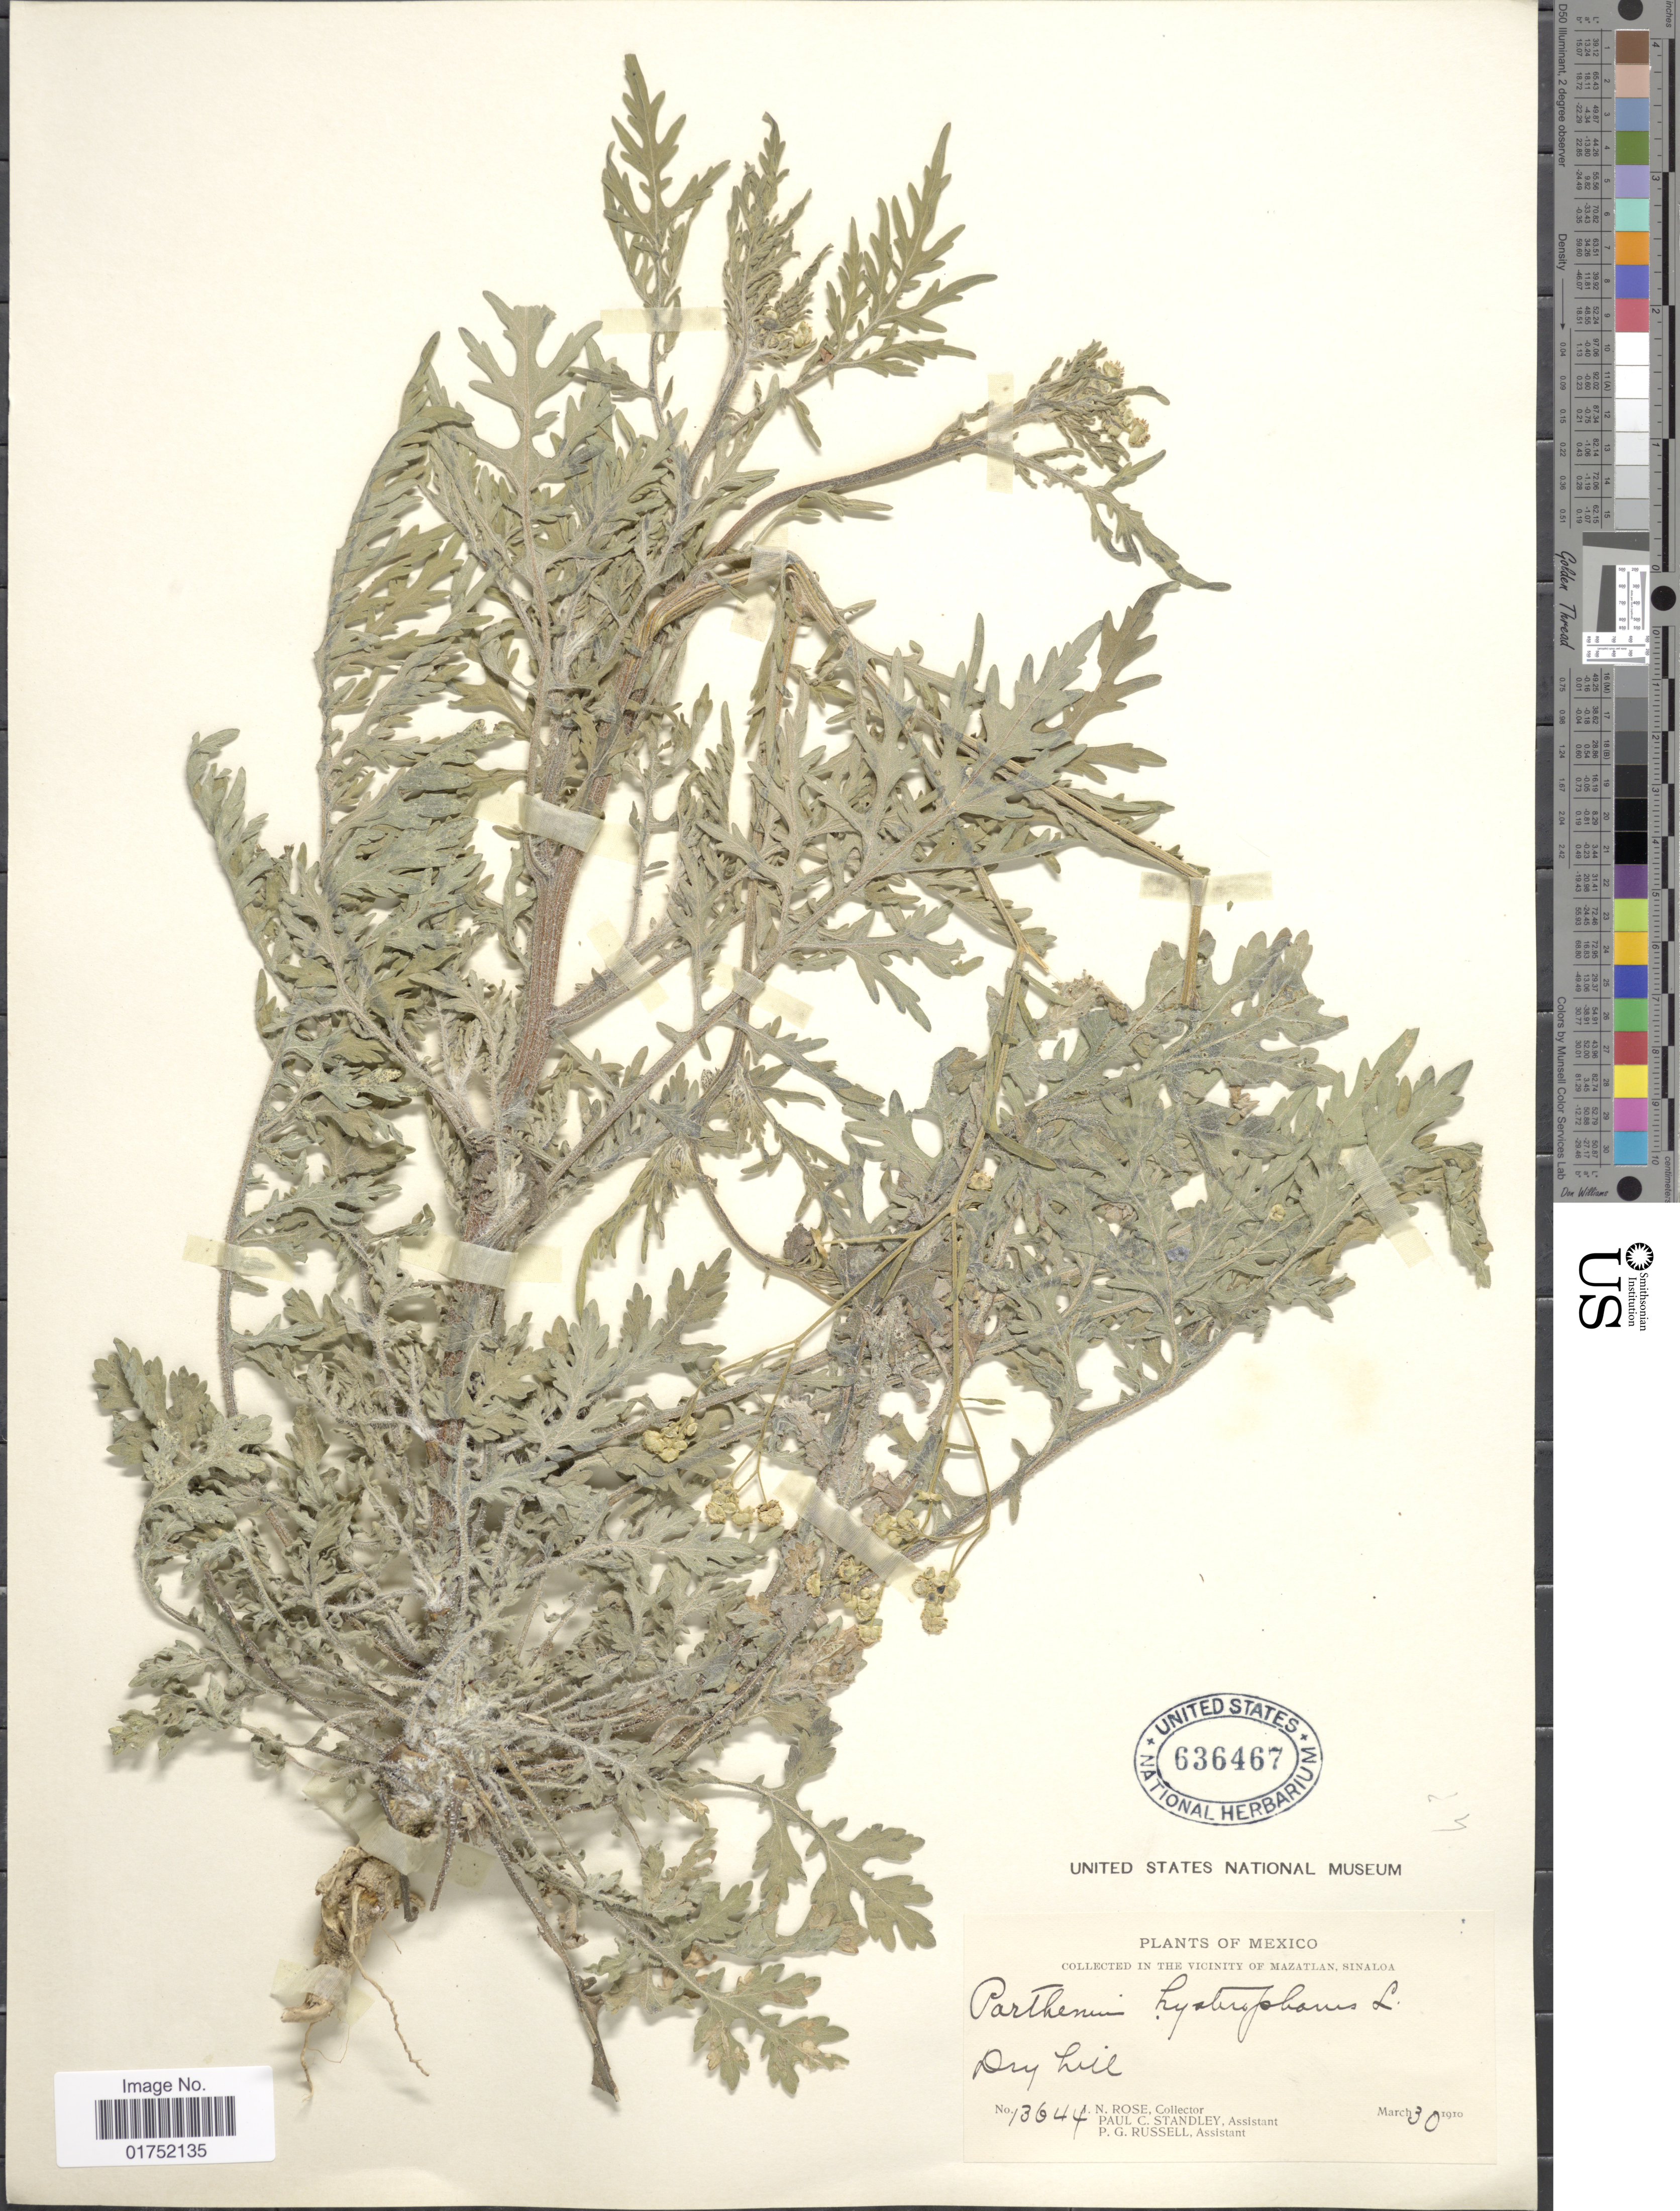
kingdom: Plantae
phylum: Tracheophyta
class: Magnoliopsida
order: Asterales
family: Asteraceae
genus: Parthenium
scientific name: Parthenium hysterophorus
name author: L.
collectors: J. N. Rose, P. C. Standley & P. G. Russell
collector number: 13644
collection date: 1910-03-30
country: Mexico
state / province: Sinaloa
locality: Vicinity of Mazatlan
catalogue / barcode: US 636467